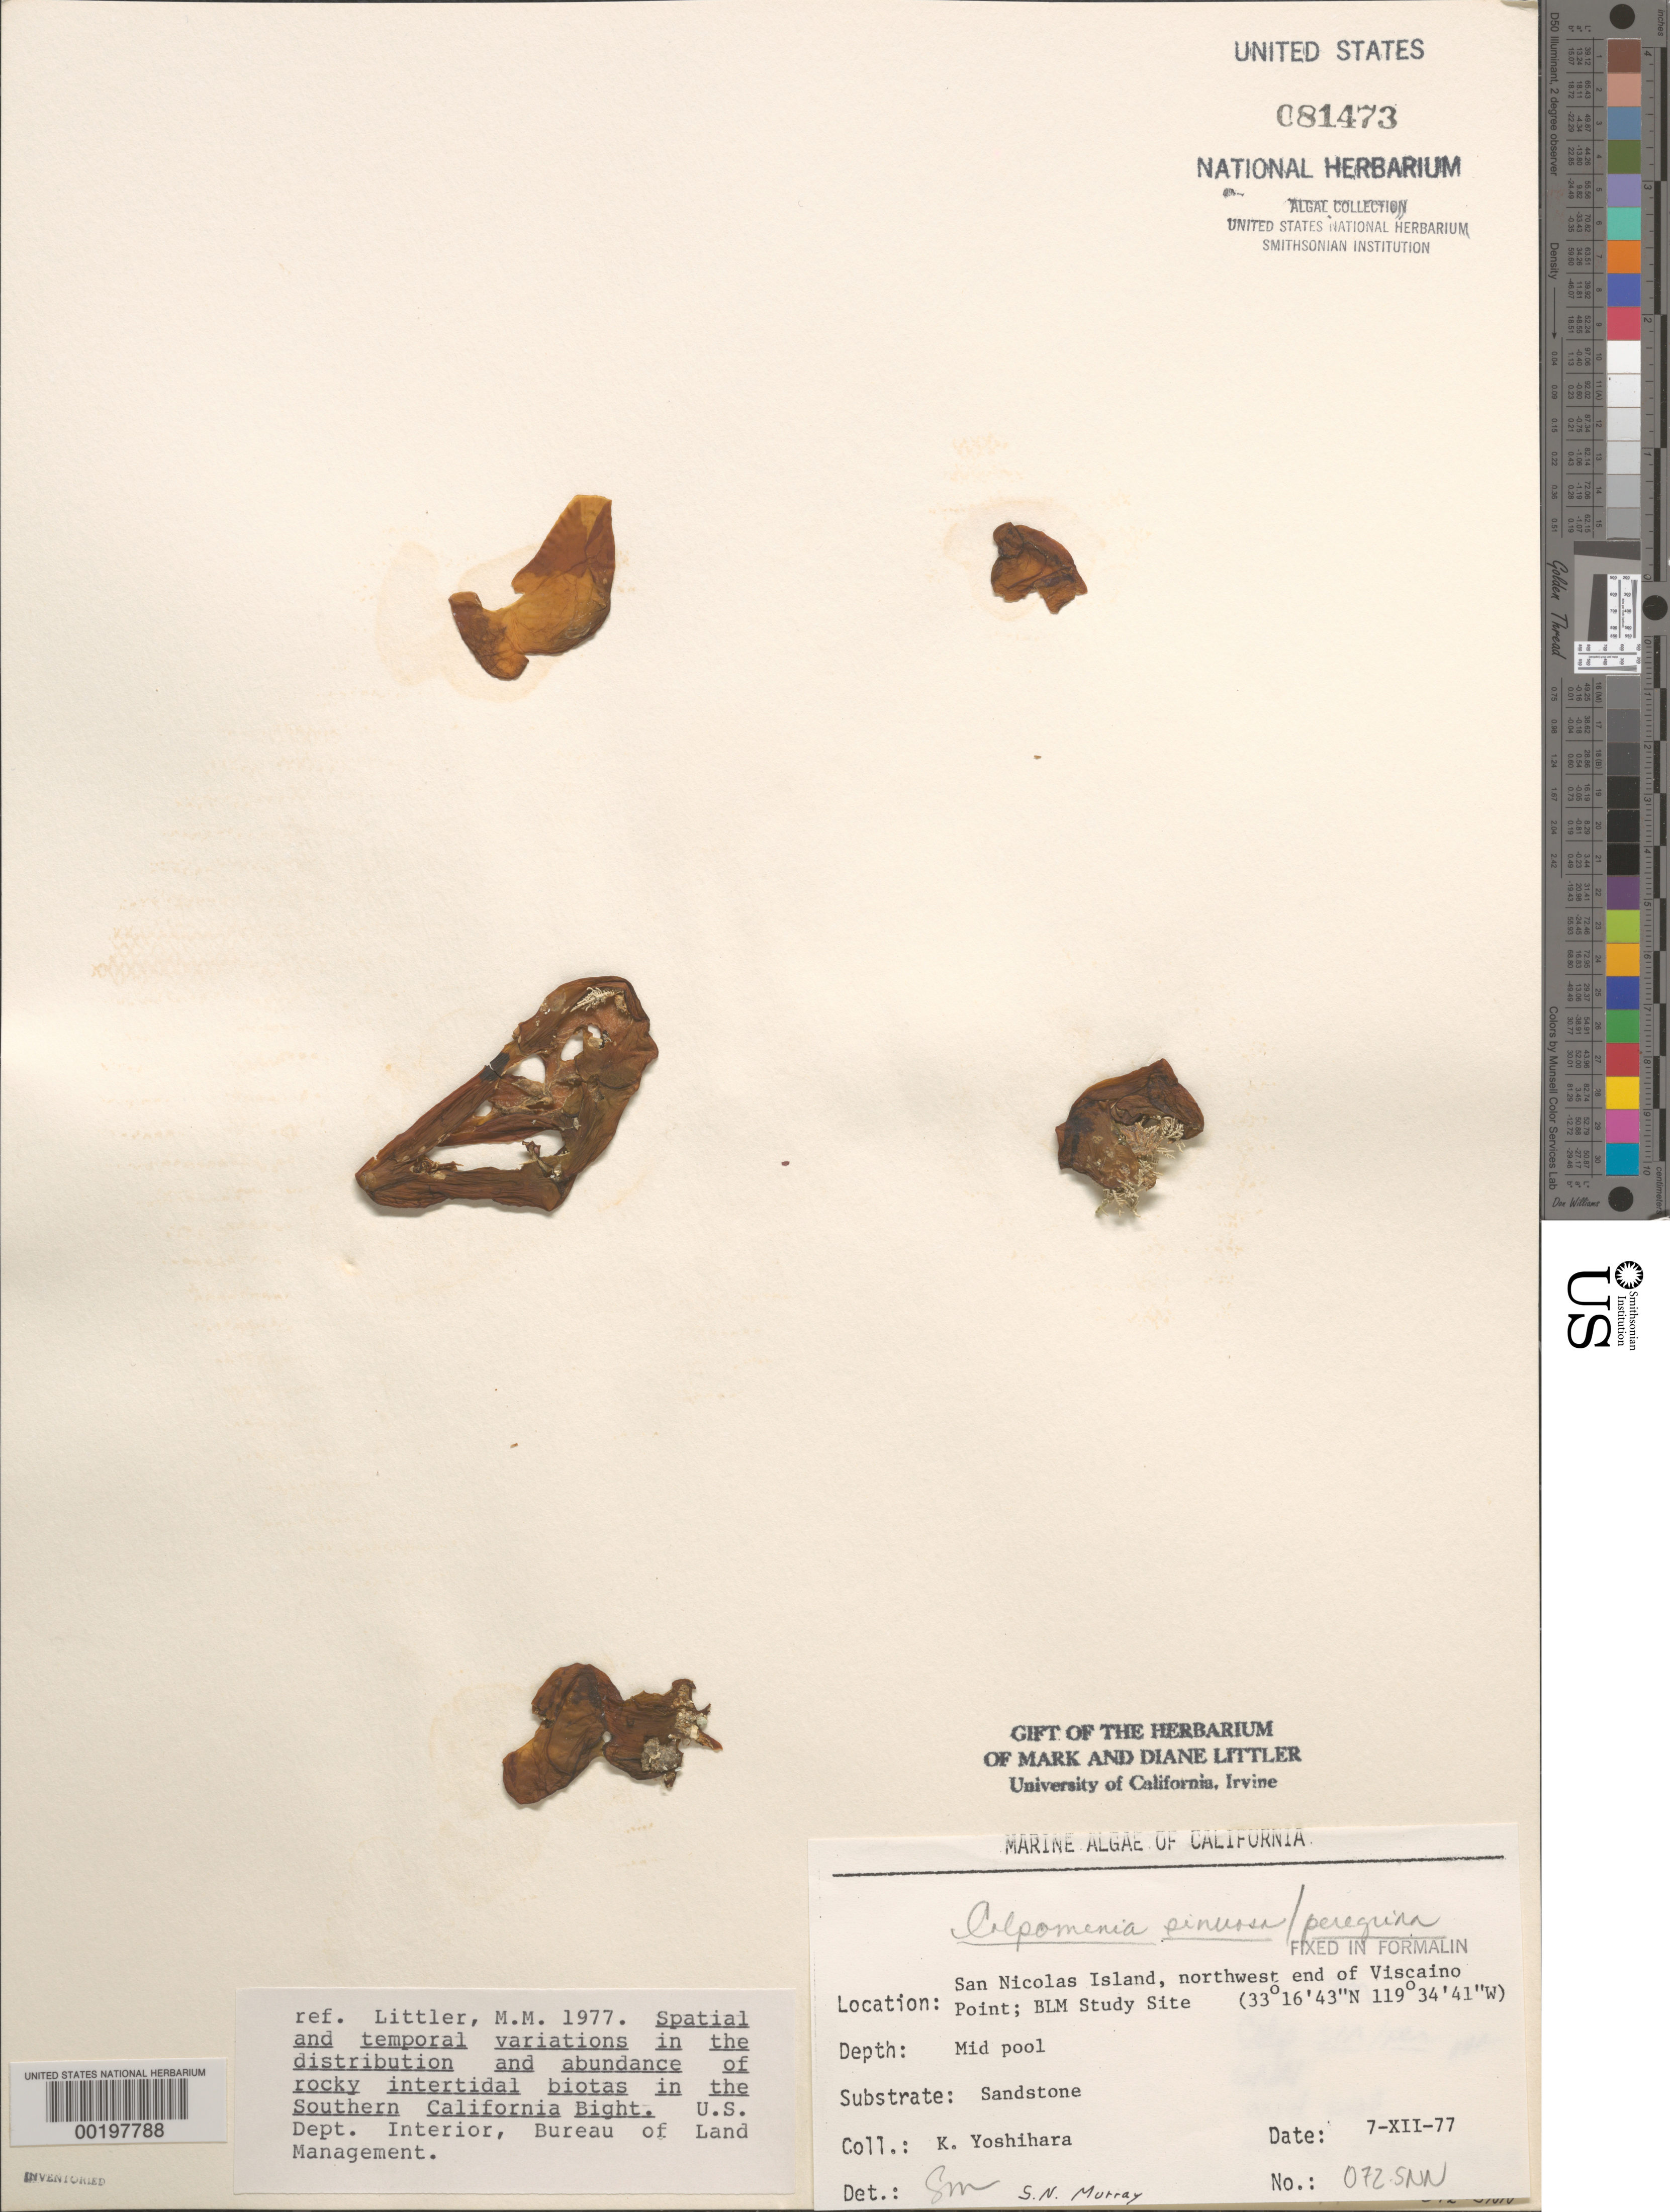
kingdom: Chromista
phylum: Ochrophyta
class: Phaeophyceae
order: Scytosiphonales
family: Scytosiphonaceae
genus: Colpomenia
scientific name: Colpomenia sinuosa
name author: (K. Mert. ex Roth) Derbes & Solier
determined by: Murray, S. N.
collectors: K. Yoshihara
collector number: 072-snn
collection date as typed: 07 Dec 1977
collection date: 1977-12-07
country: United States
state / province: California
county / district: Ventura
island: San Nicolas Island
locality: Northwest end of Vizcaino Point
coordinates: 33 16'43"N, 119 16'41"W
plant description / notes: BLM-SOCALBIGHT Rocky Intertidal Survey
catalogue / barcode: US 81473